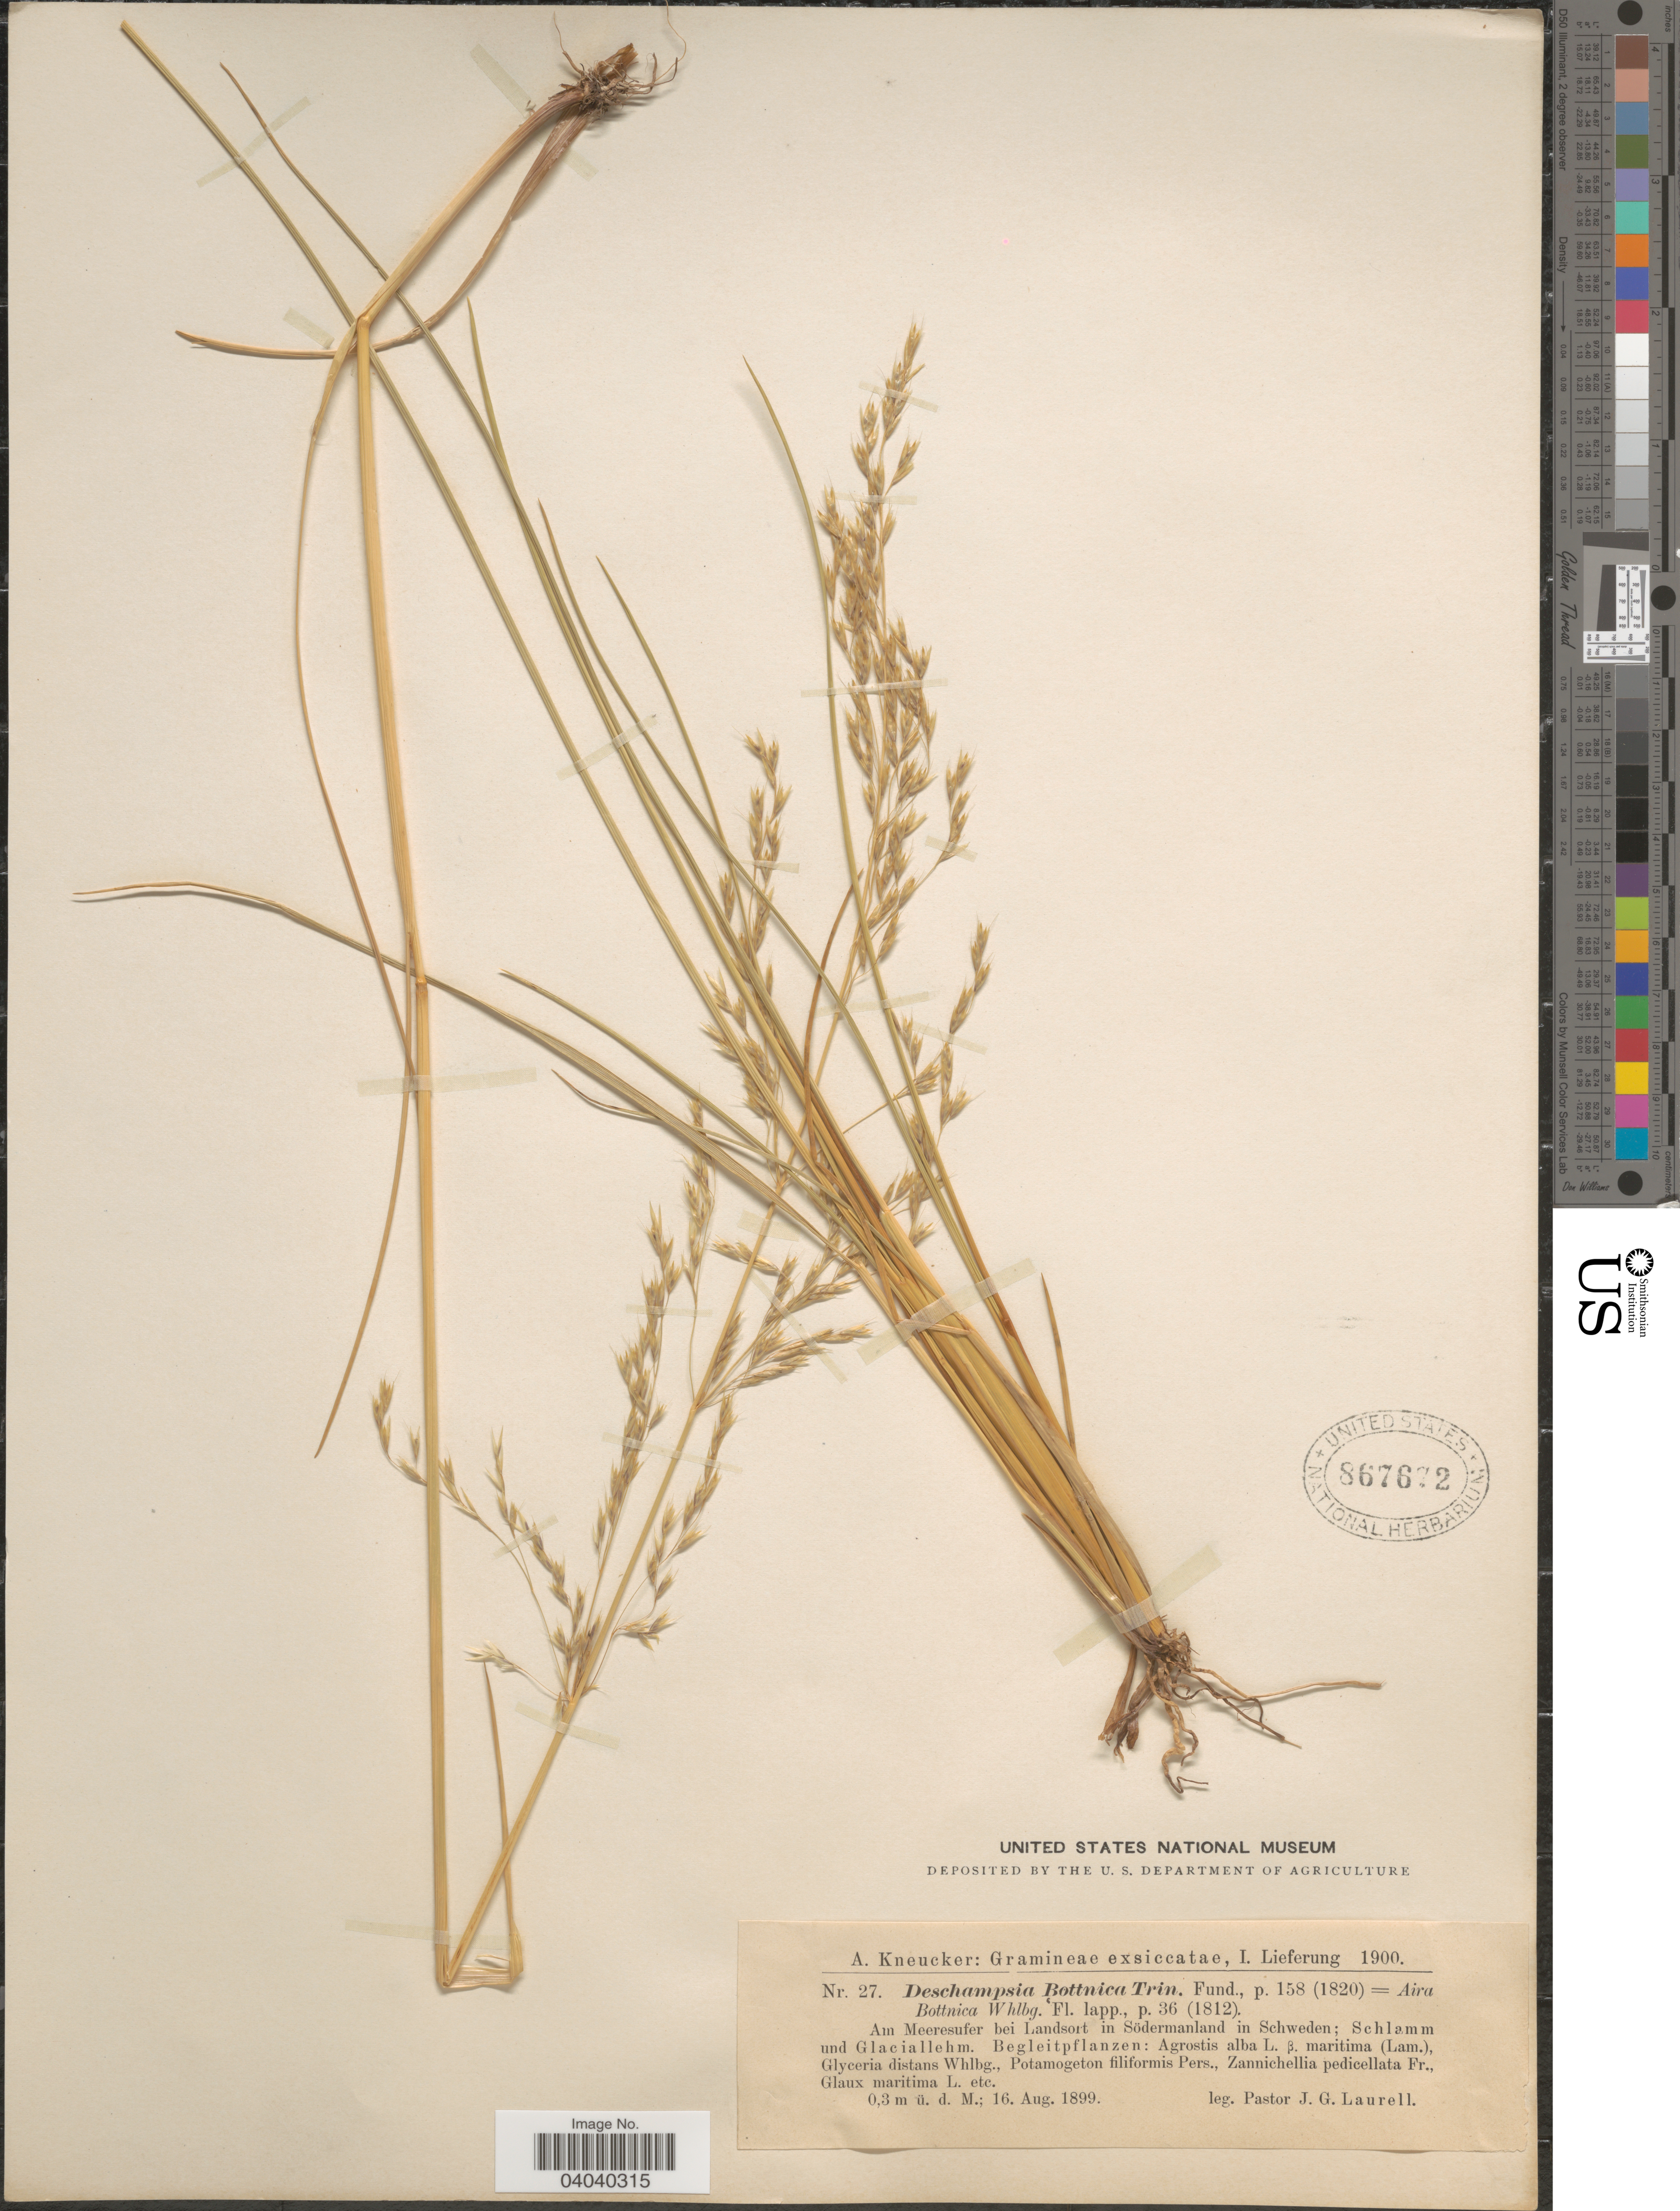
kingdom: Plantae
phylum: Tracheophyta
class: Liliopsida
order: Poales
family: Poaceae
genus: Deschampsia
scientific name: Deschampsia bottnica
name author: (Wahlenb.) Trin.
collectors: J. Laurell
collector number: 27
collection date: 1899-08-16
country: Sweden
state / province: Sodermanland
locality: Am Meeresufer bei Landsort in Södermanland in Schweden: Schlamm und Glaciallehm.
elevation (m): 0.3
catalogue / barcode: US 867672